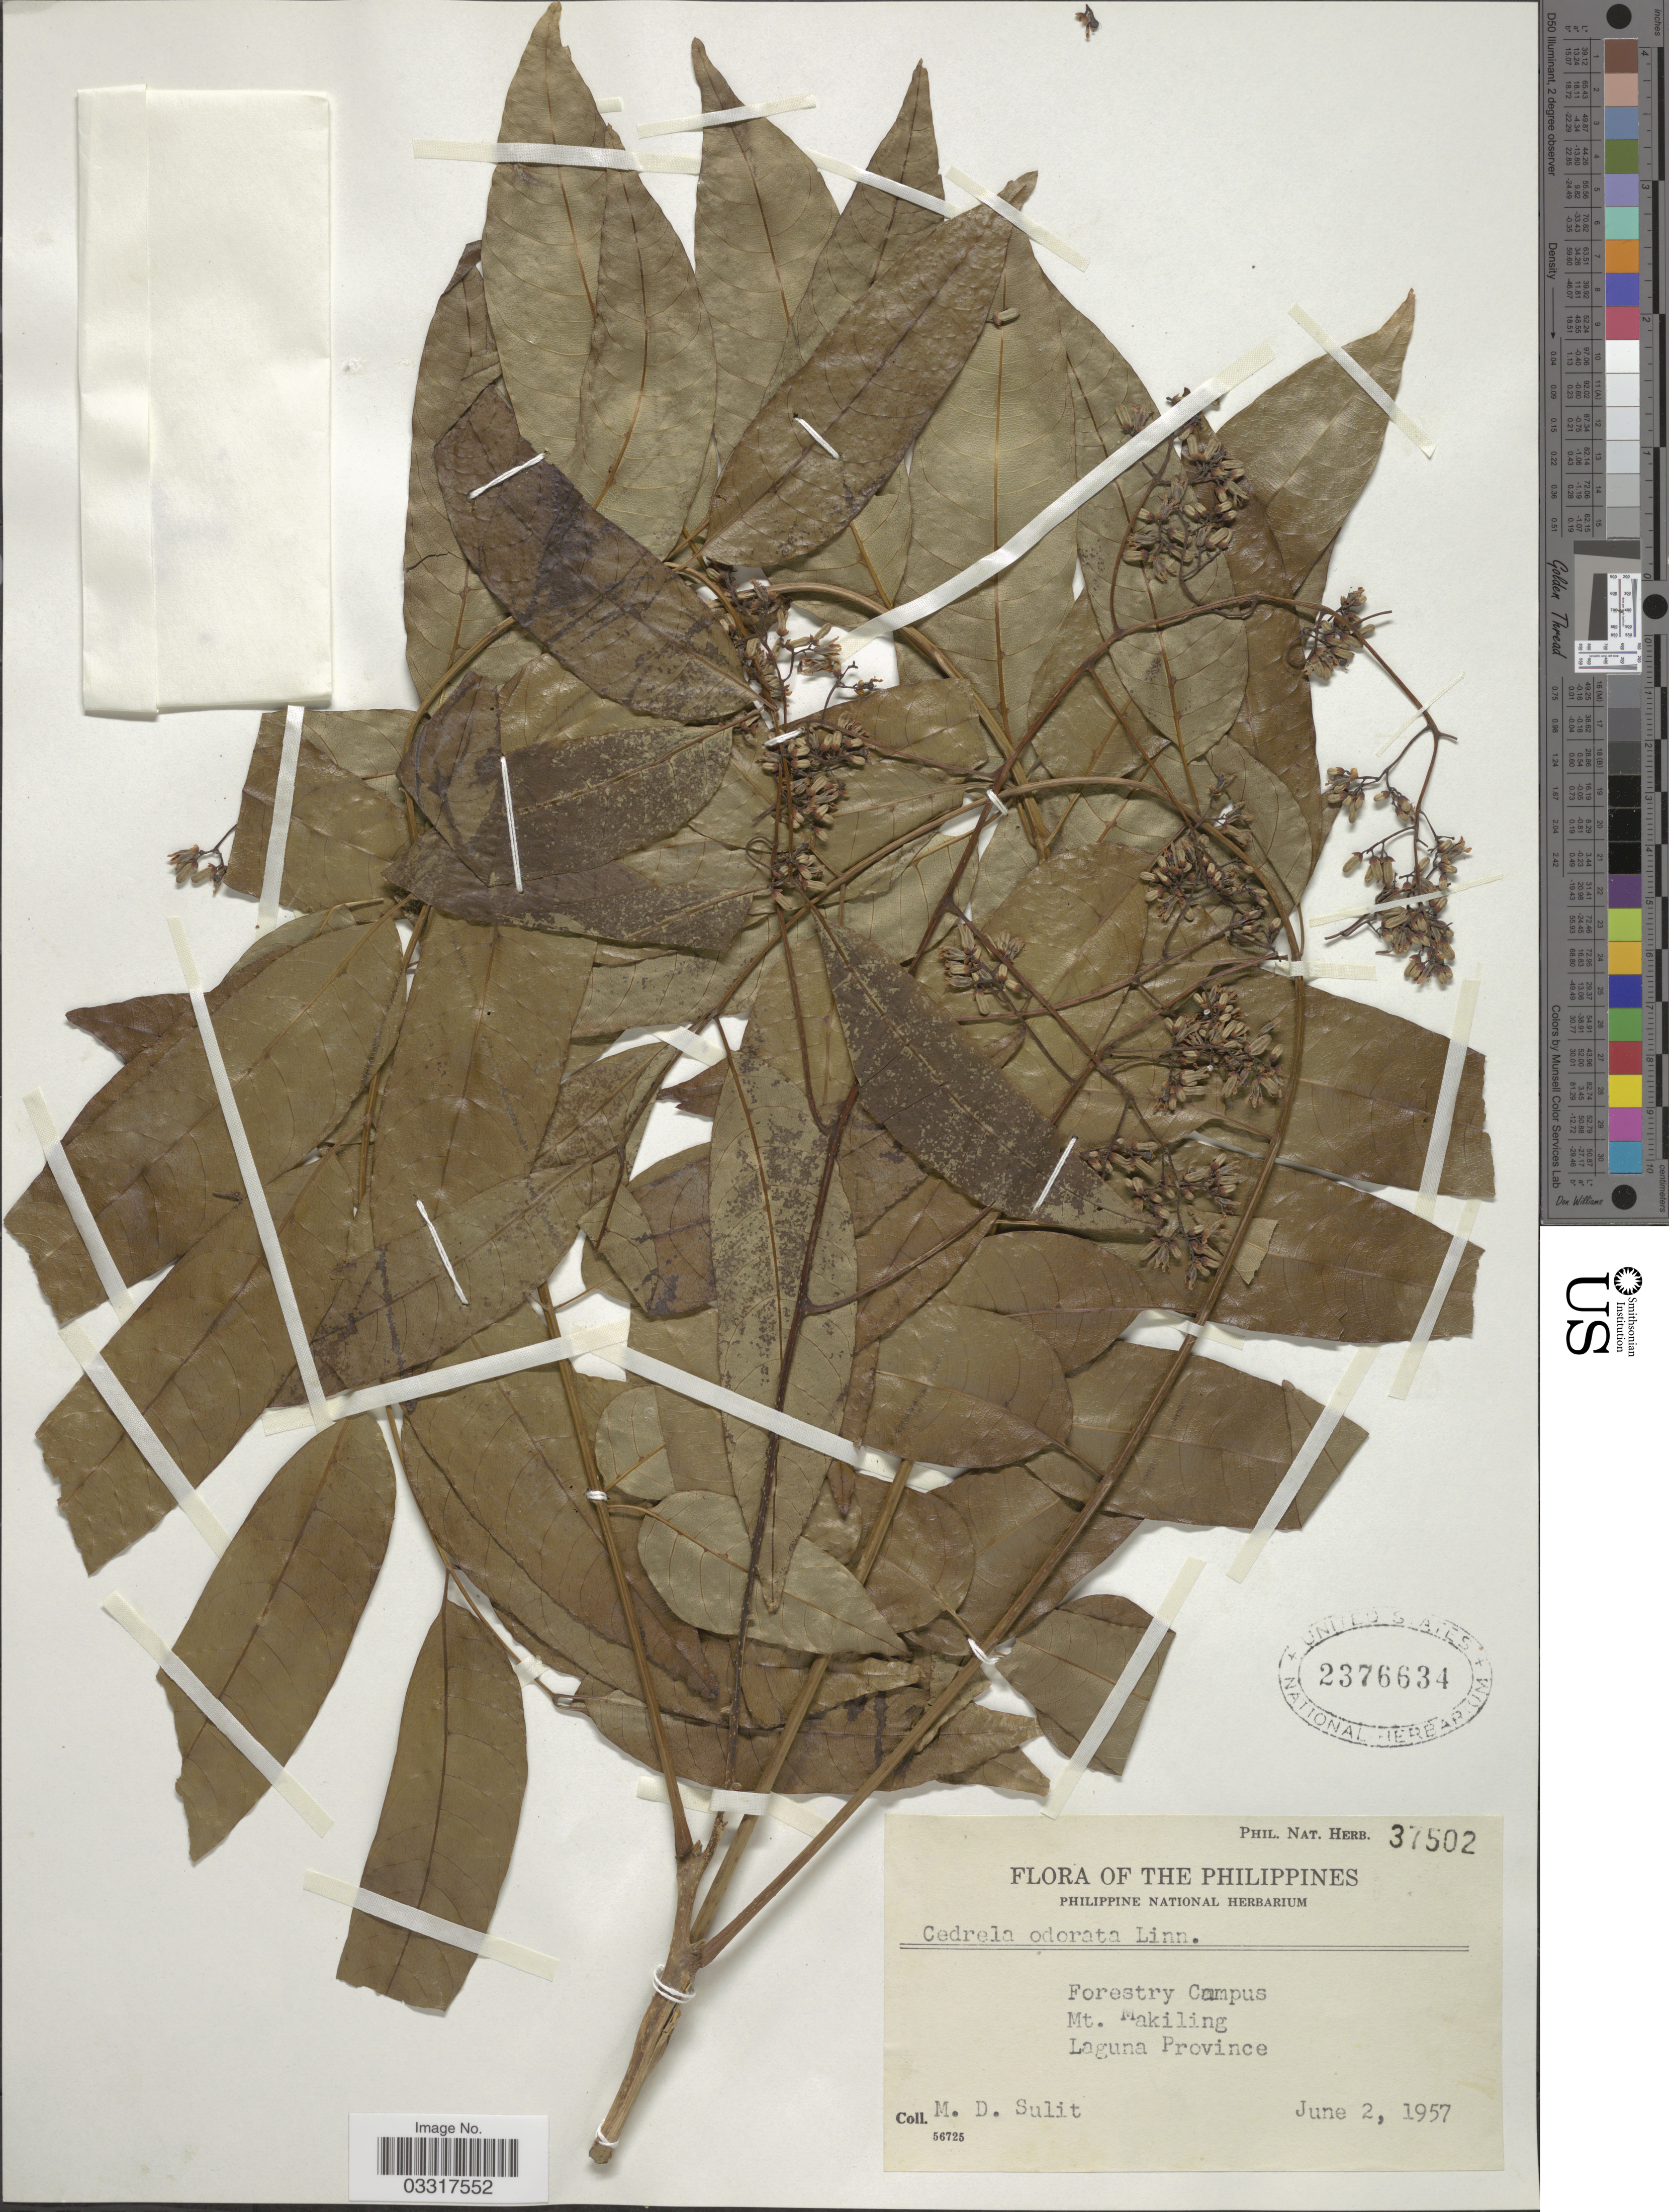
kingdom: Plantae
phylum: Tracheophyta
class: Magnoliopsida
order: Sapindales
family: Meliaceae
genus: Cedrela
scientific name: Cedrela odorata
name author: L.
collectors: M. Sulit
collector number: Phil. Nat. Herb. 37502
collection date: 1957-06-02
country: Philippines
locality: Forestry Campus. Mt. Makiling. Laguna Province.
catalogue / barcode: US 2376634